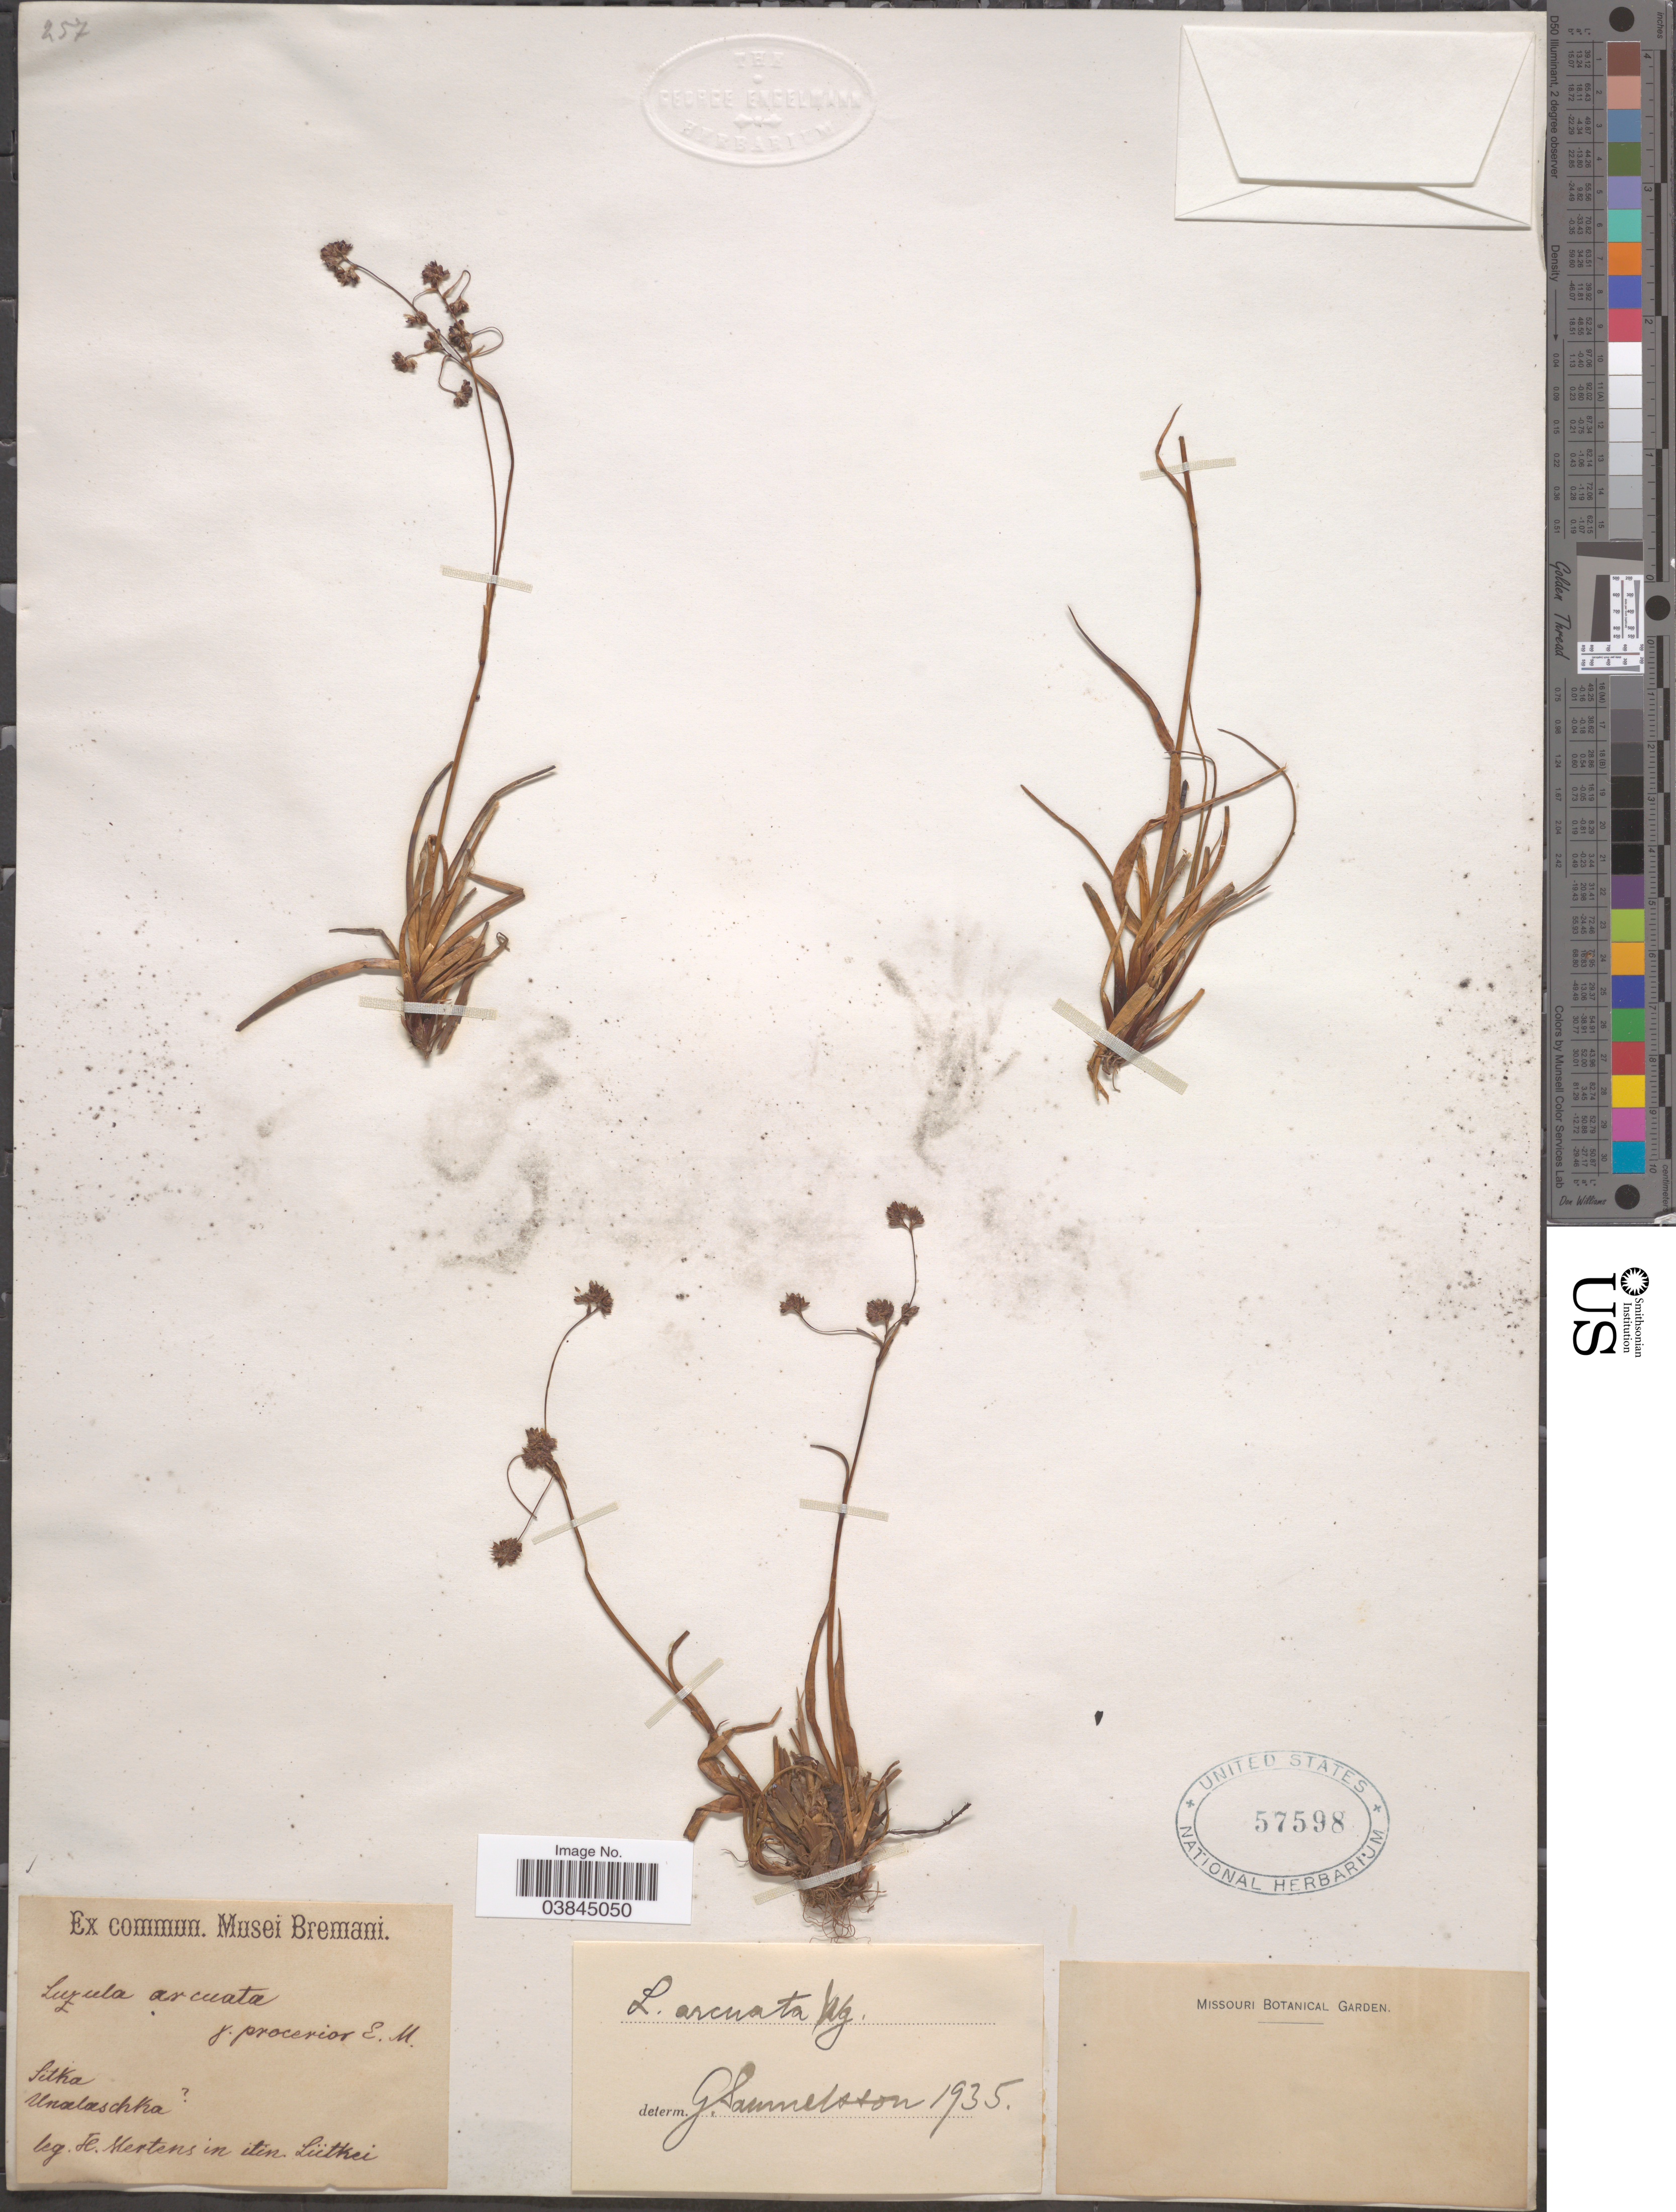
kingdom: Plantae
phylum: Tracheophyta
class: Liliopsida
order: Poales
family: Juncaceae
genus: Luzula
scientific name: Luzula arcuata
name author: (Wahlenb.) Sw.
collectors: H. Mertens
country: United States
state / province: Alaska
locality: Sitka. Unalaschka [unsure placement].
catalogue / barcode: US 57598